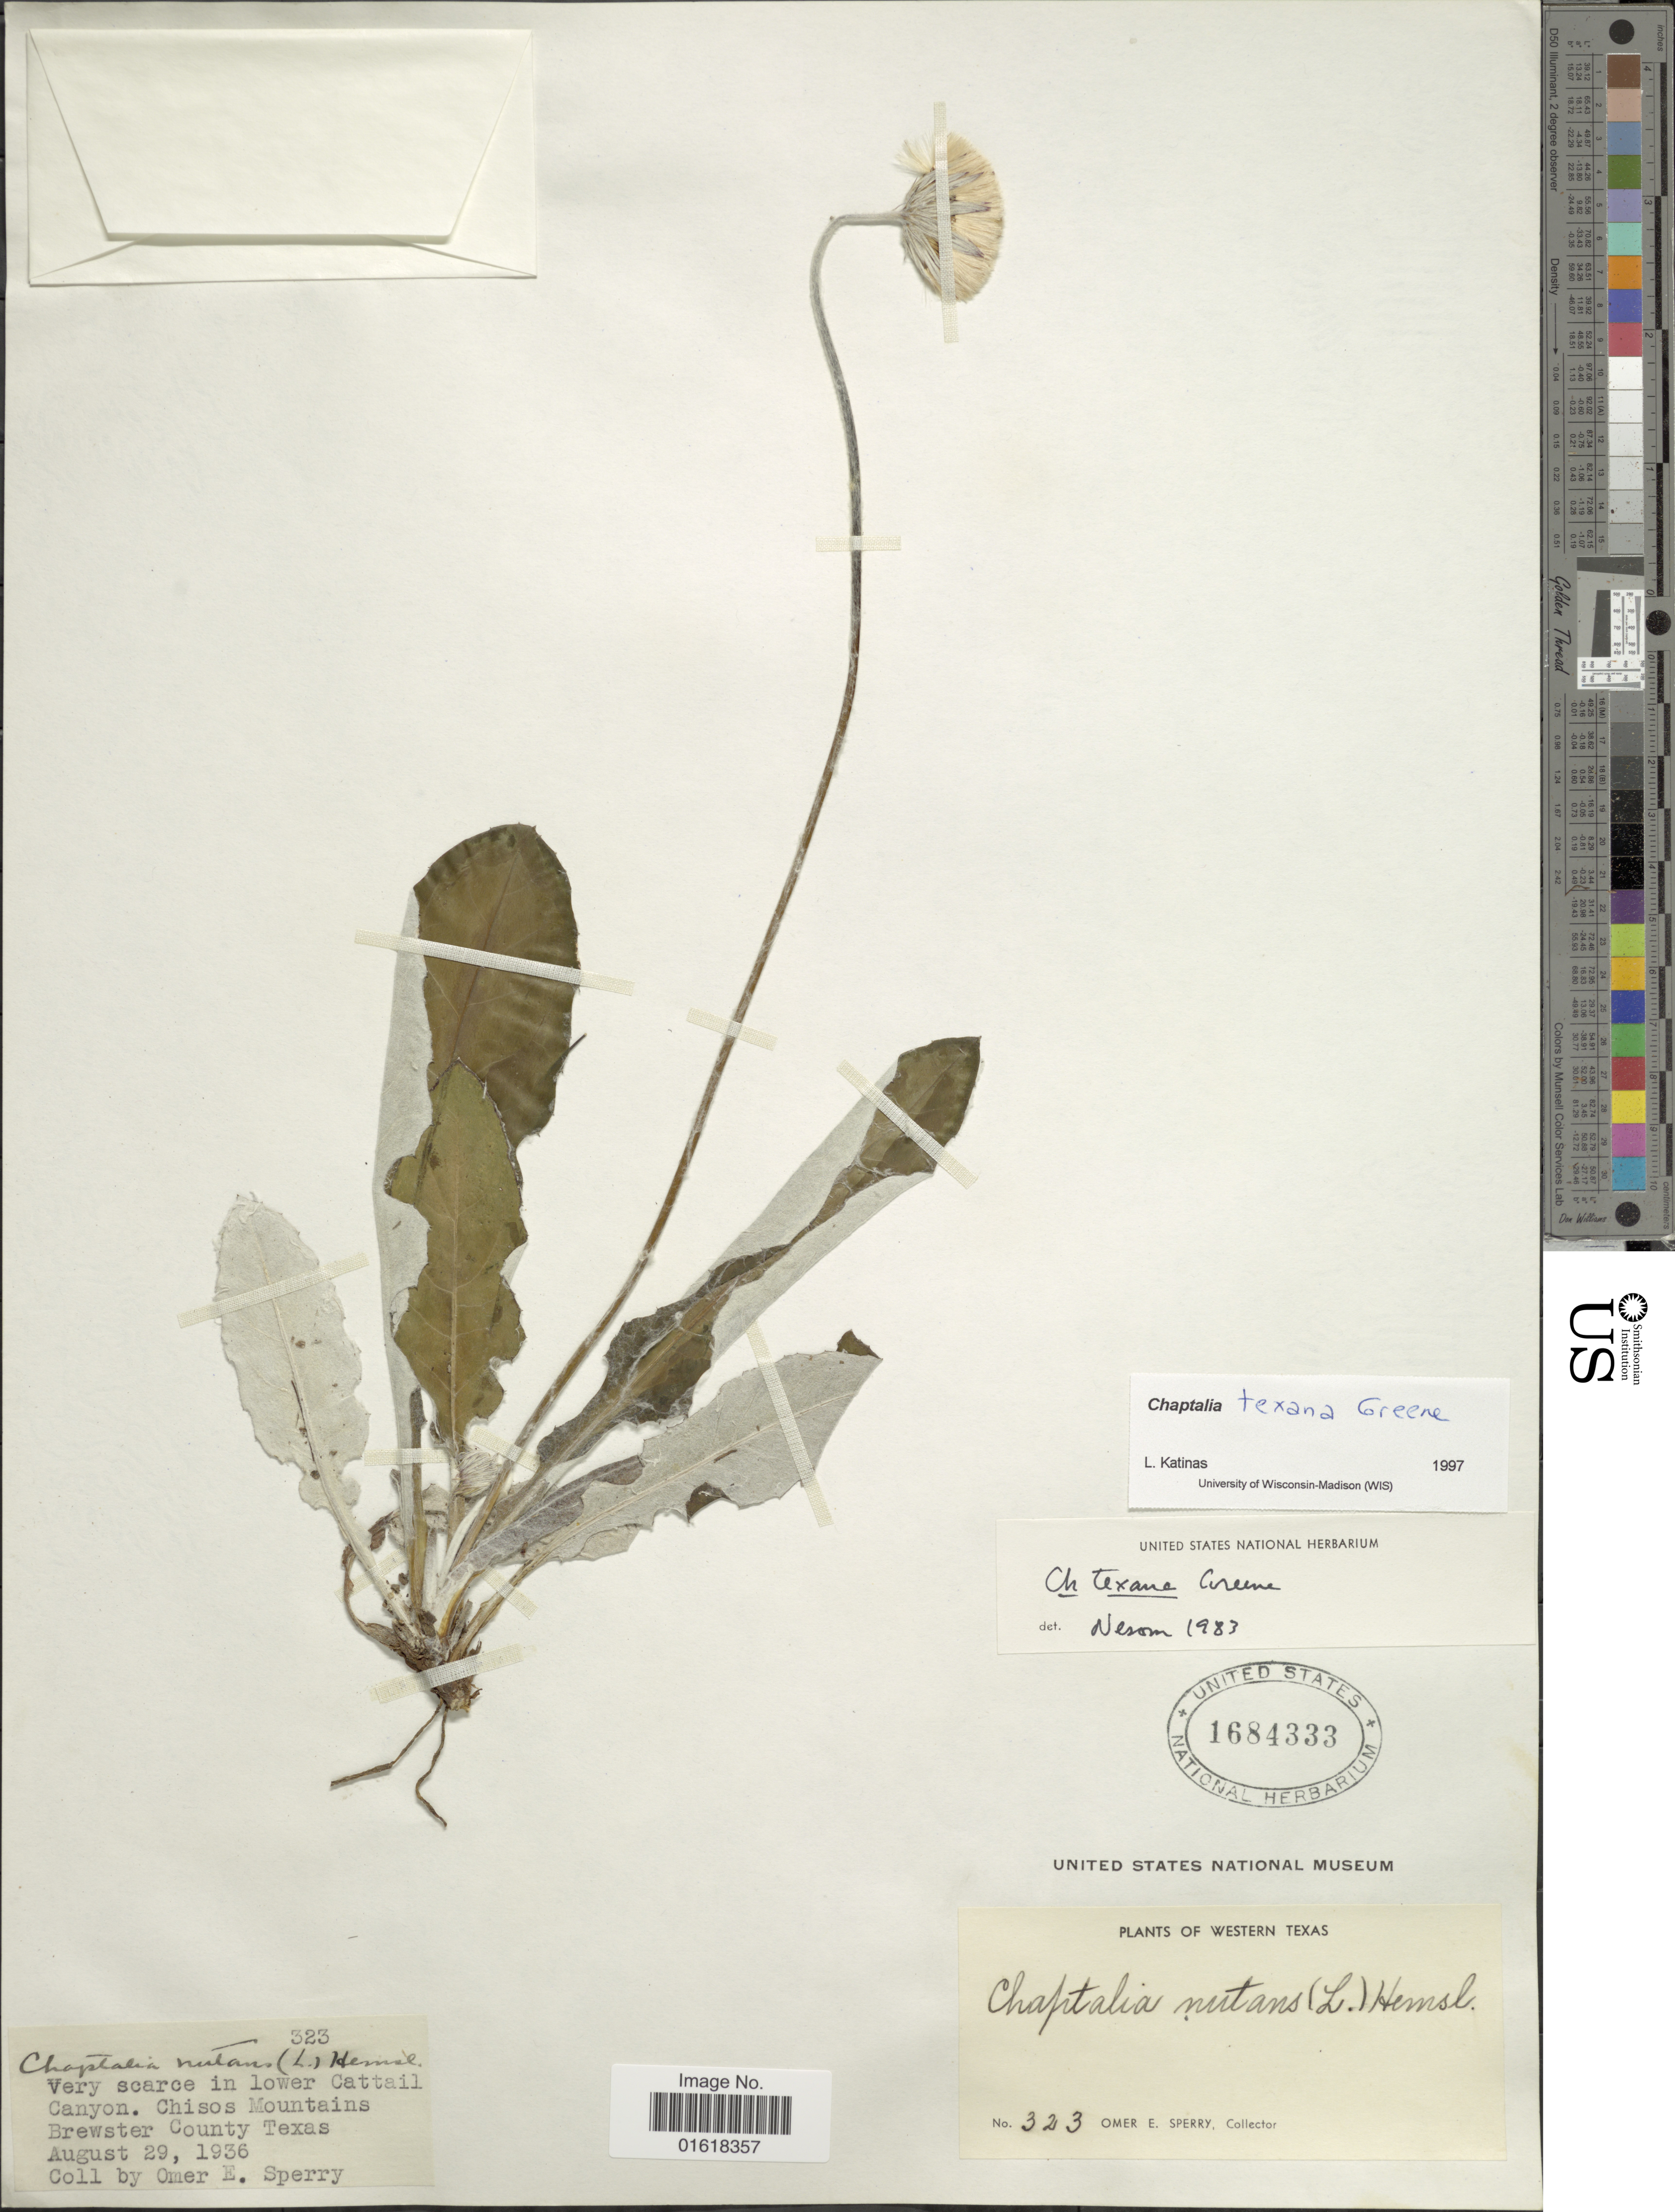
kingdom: Plantae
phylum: Tracheophyta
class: Magnoliopsida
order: Asterales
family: Asteraceae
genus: Chaptalia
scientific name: Chaptalia texana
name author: Greene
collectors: O. E. Sperry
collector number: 323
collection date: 1936-08-29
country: United States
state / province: Texas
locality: Western Texas. in low Cattail Canyon. Chisos Mountains Brewster County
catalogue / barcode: US 1684333